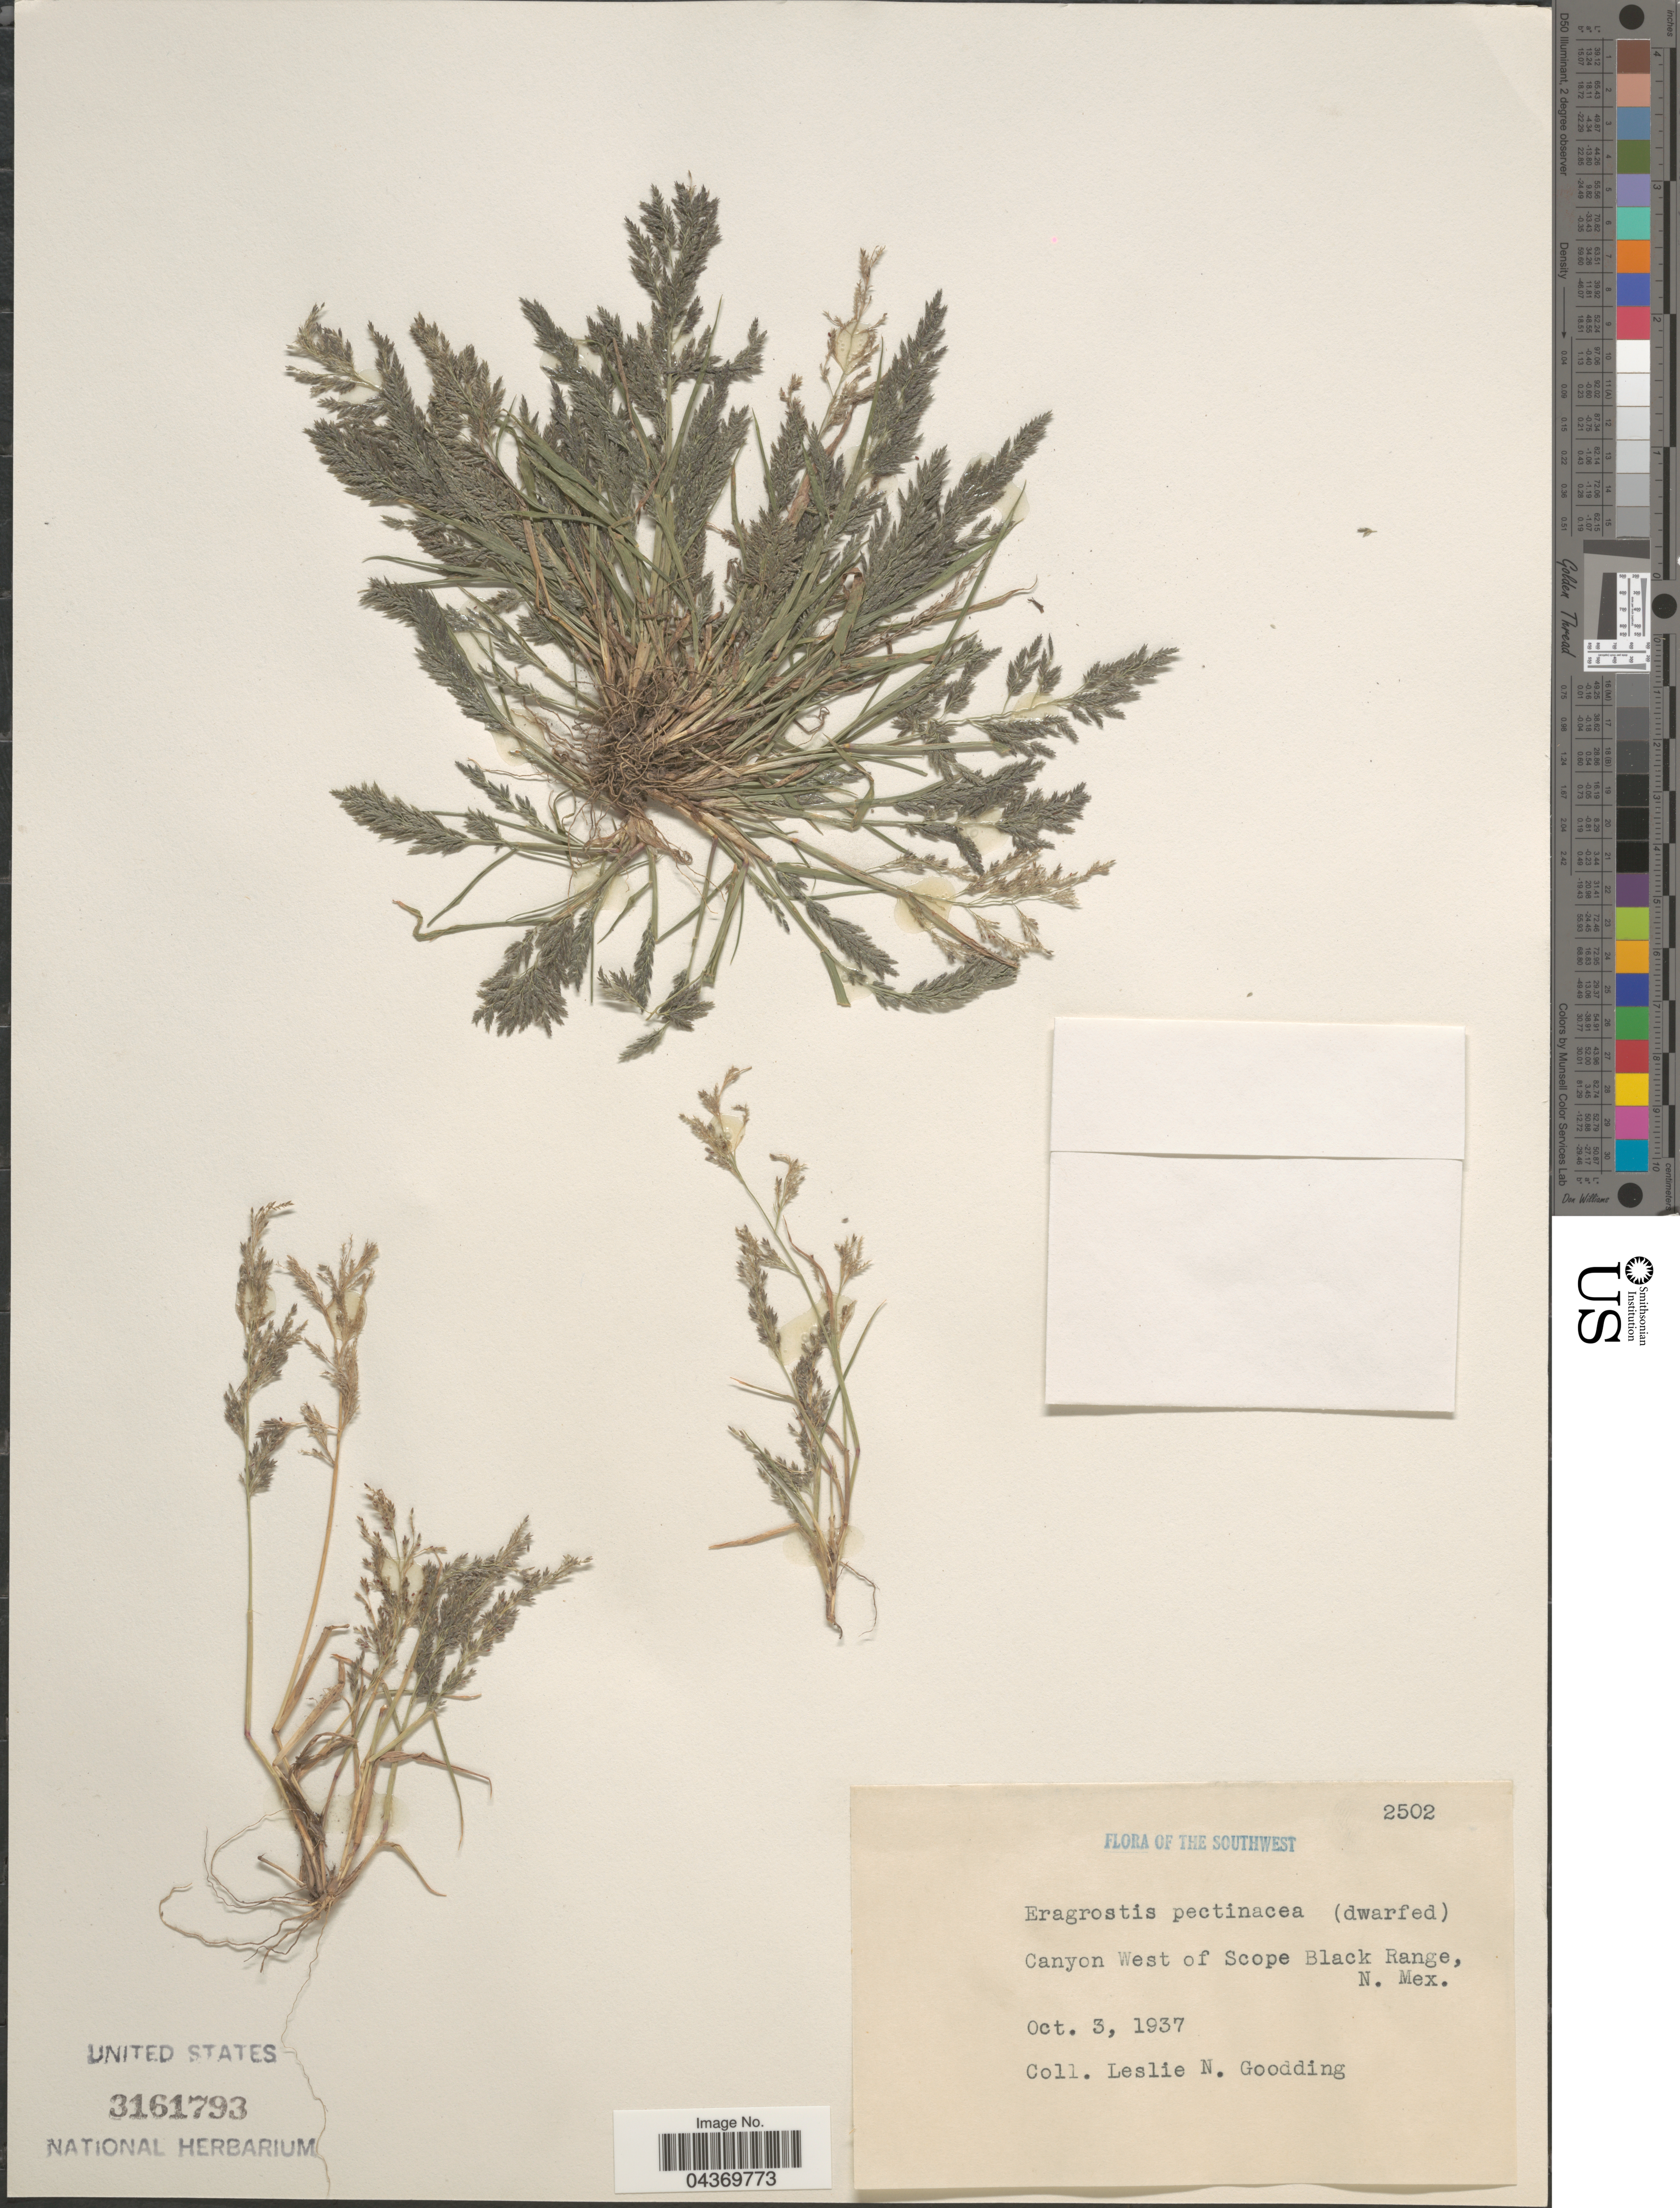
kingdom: Plantae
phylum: Tracheophyta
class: Liliopsida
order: Poales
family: Poaceae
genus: Eragrostis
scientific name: Eragrostis pectinacea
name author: (Michx.) Nees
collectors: L. N. Goodding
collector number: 2502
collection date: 1937-10-03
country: United States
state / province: New Mexico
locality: Southwest. Canyon West of Scope Black Range, N. Mex.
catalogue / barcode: US 3161793